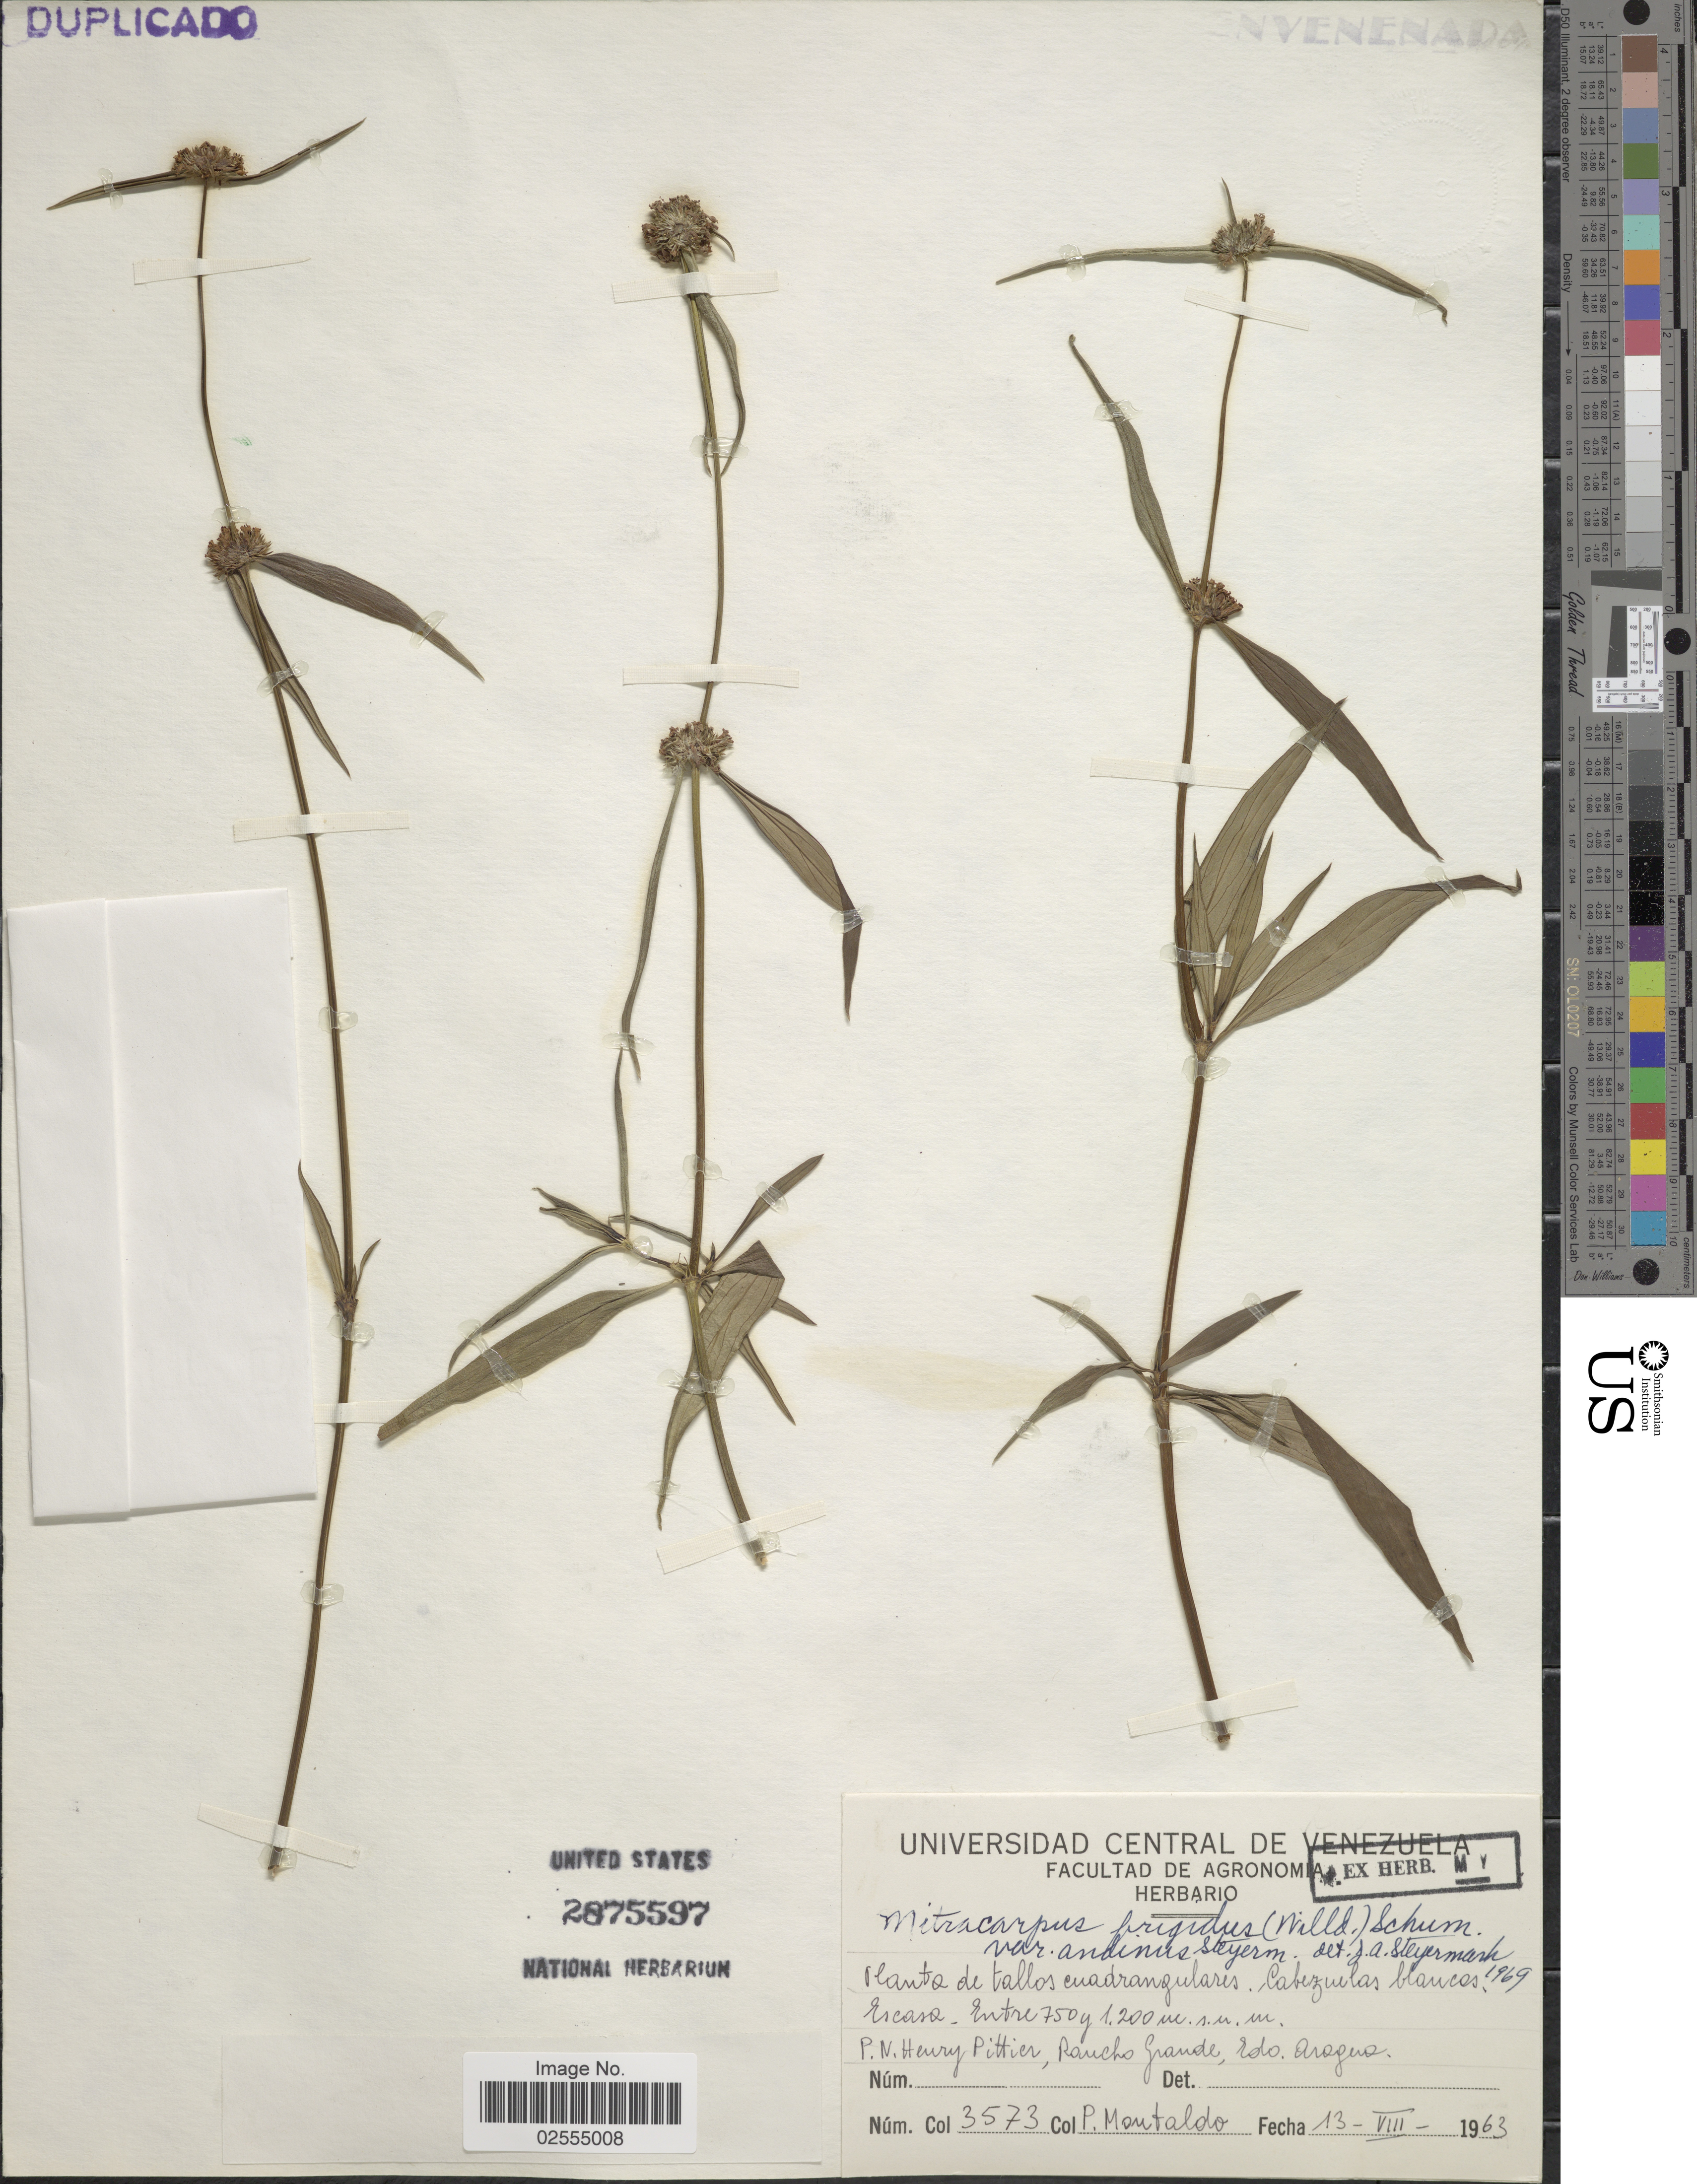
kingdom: Plantae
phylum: Tracheophyta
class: Magnoliopsida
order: Gentianales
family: Rubiaceae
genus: Mitracarpus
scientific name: Mitracarpus frigidus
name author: (Willd. ex Roem. & Schult.) K. Schum.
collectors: P. Montaldo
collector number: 3573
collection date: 1963-08-13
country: Venezuela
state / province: Aragua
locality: P. N. Henry Pittier, Rancho Grande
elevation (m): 750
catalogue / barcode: US 2875597